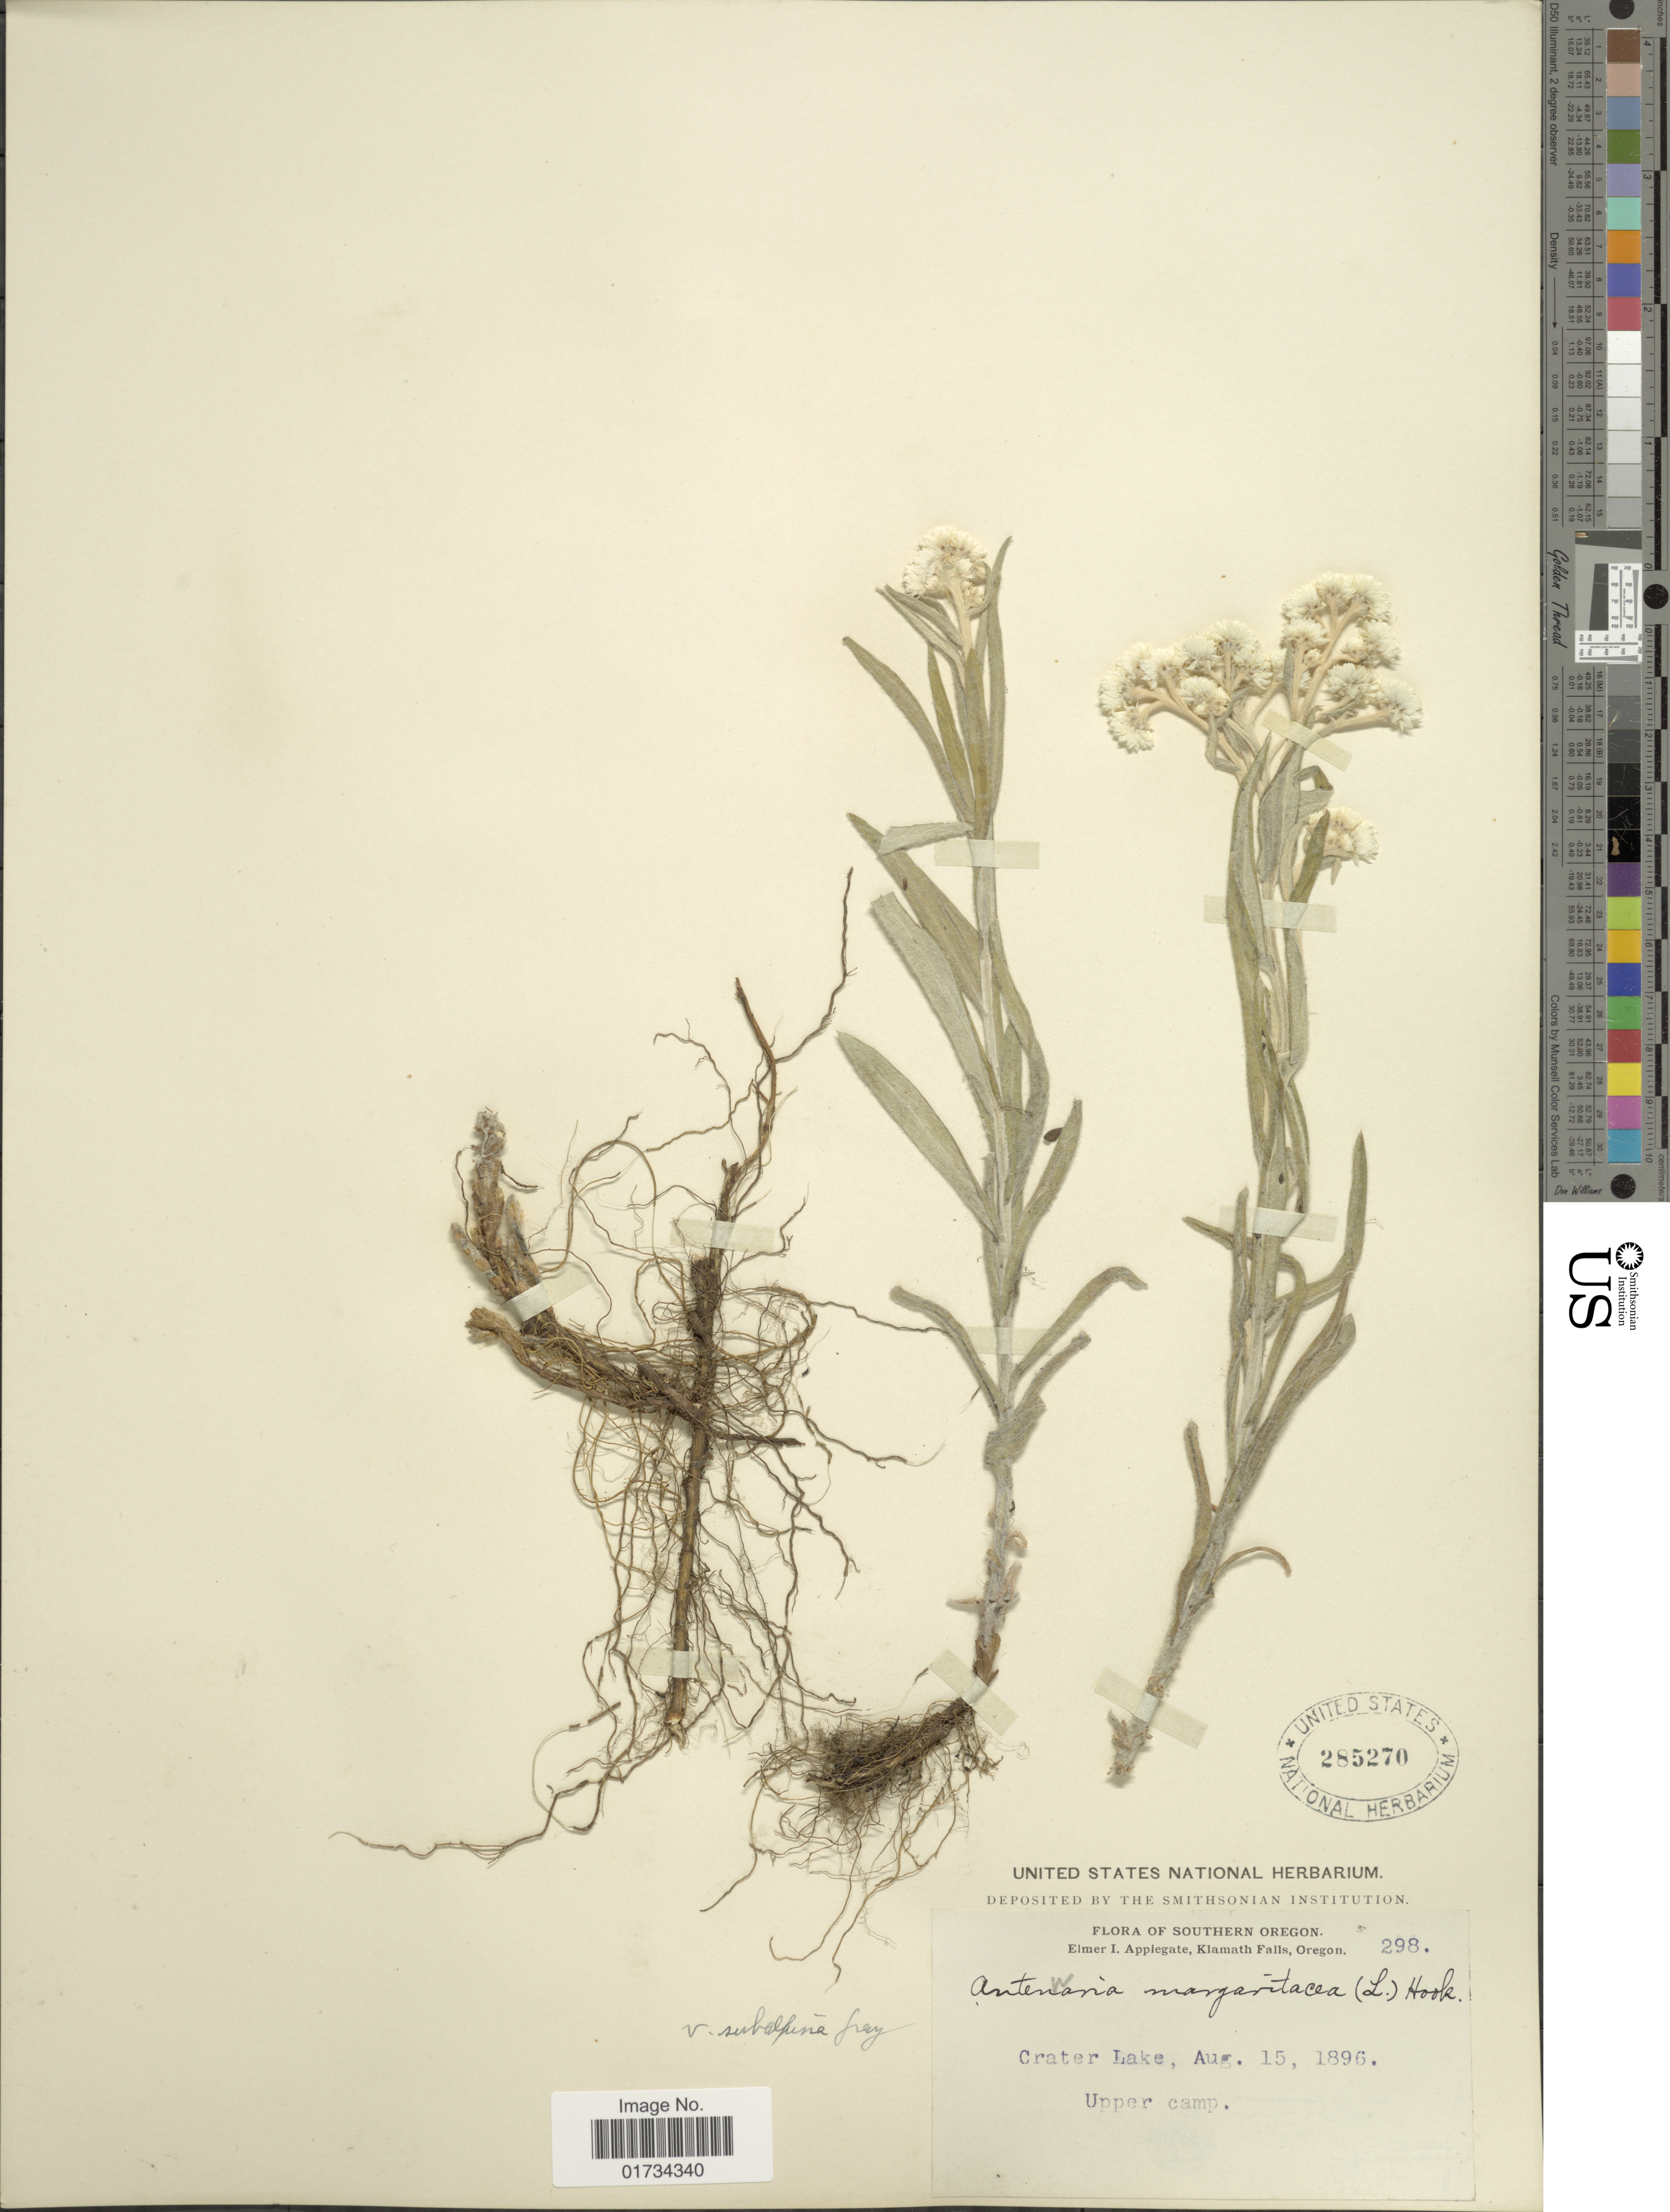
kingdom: Plantae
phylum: Tracheophyta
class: Magnoliopsida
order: Asterales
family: Asteraceae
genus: Anaphalis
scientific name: Anaphalis subalpina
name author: (A. Gray) Rydb.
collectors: E. I. Applegate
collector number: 298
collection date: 1896-08-15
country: United States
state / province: Oregon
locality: Klamath Falls, Crater lake. Upper camp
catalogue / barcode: US 285270